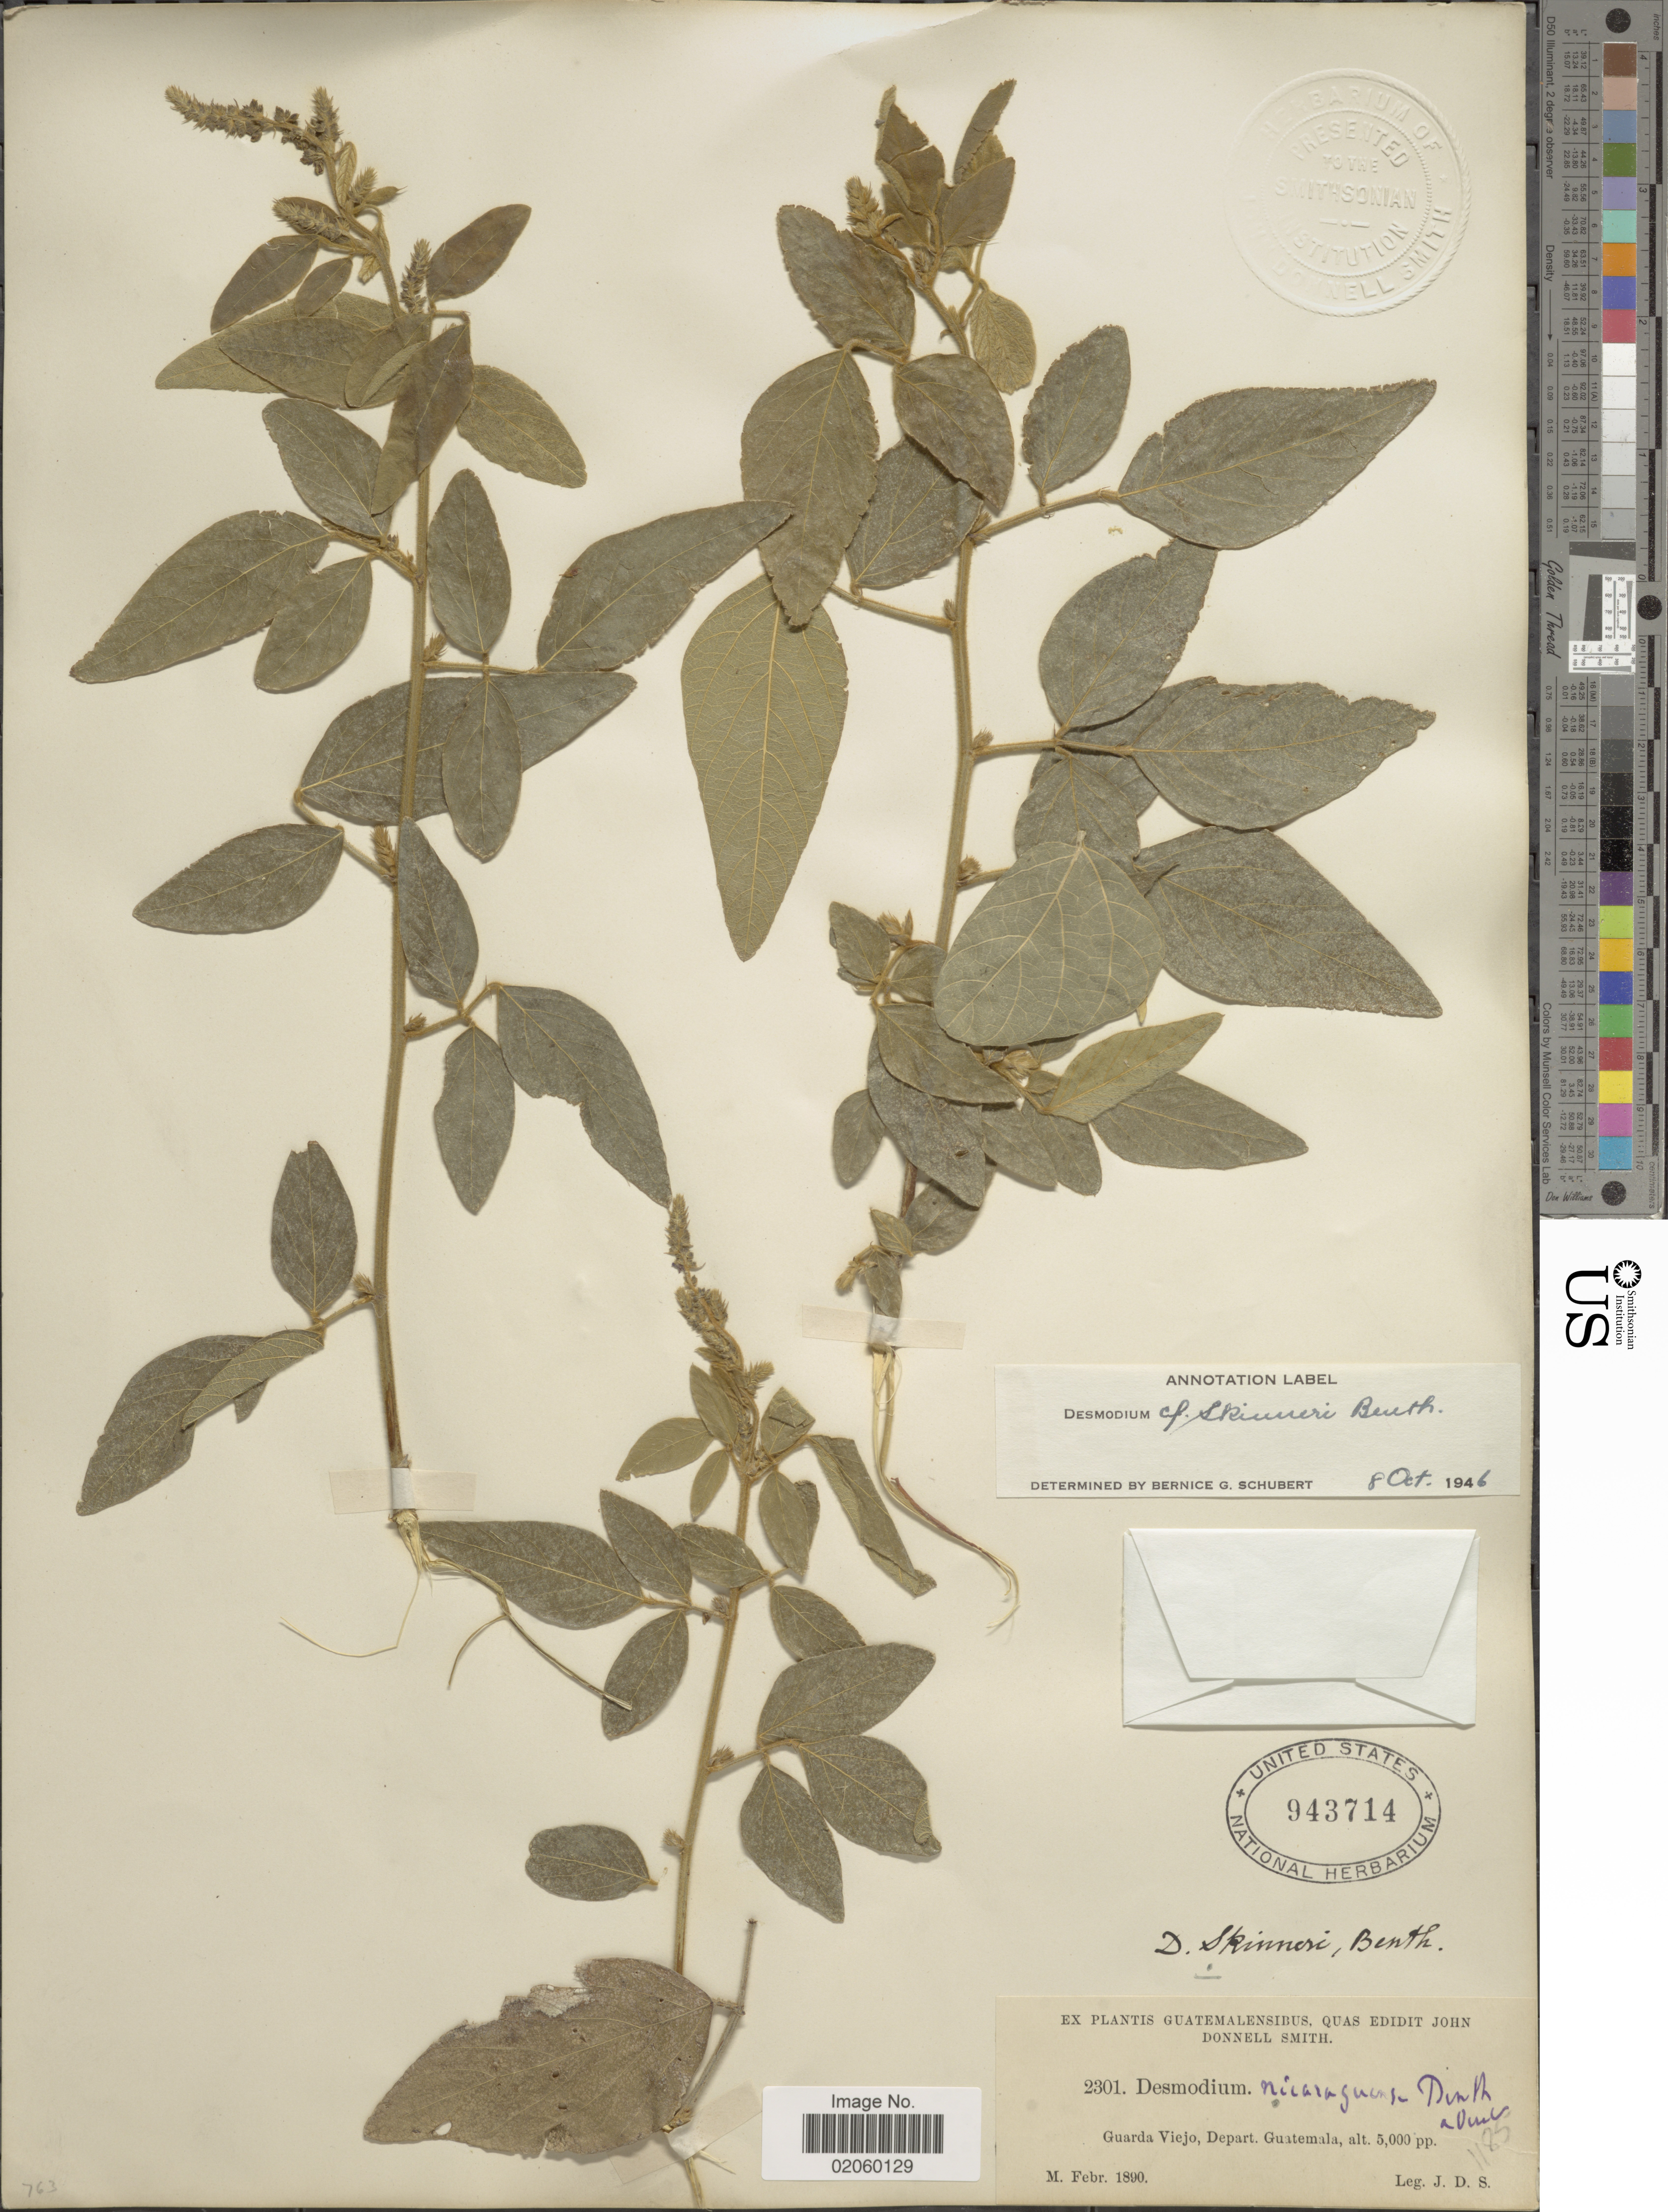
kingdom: Plantae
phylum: Tracheophyta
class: Magnoliopsida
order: Fabales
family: Fabaceae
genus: Desmodium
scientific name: Desmodium skinneri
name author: Benth. ex Hemsl.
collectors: J. Donnell Smith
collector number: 2301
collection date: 1890-02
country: Guatemala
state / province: Guatemala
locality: Guarda Viejo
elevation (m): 1524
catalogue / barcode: US 943714